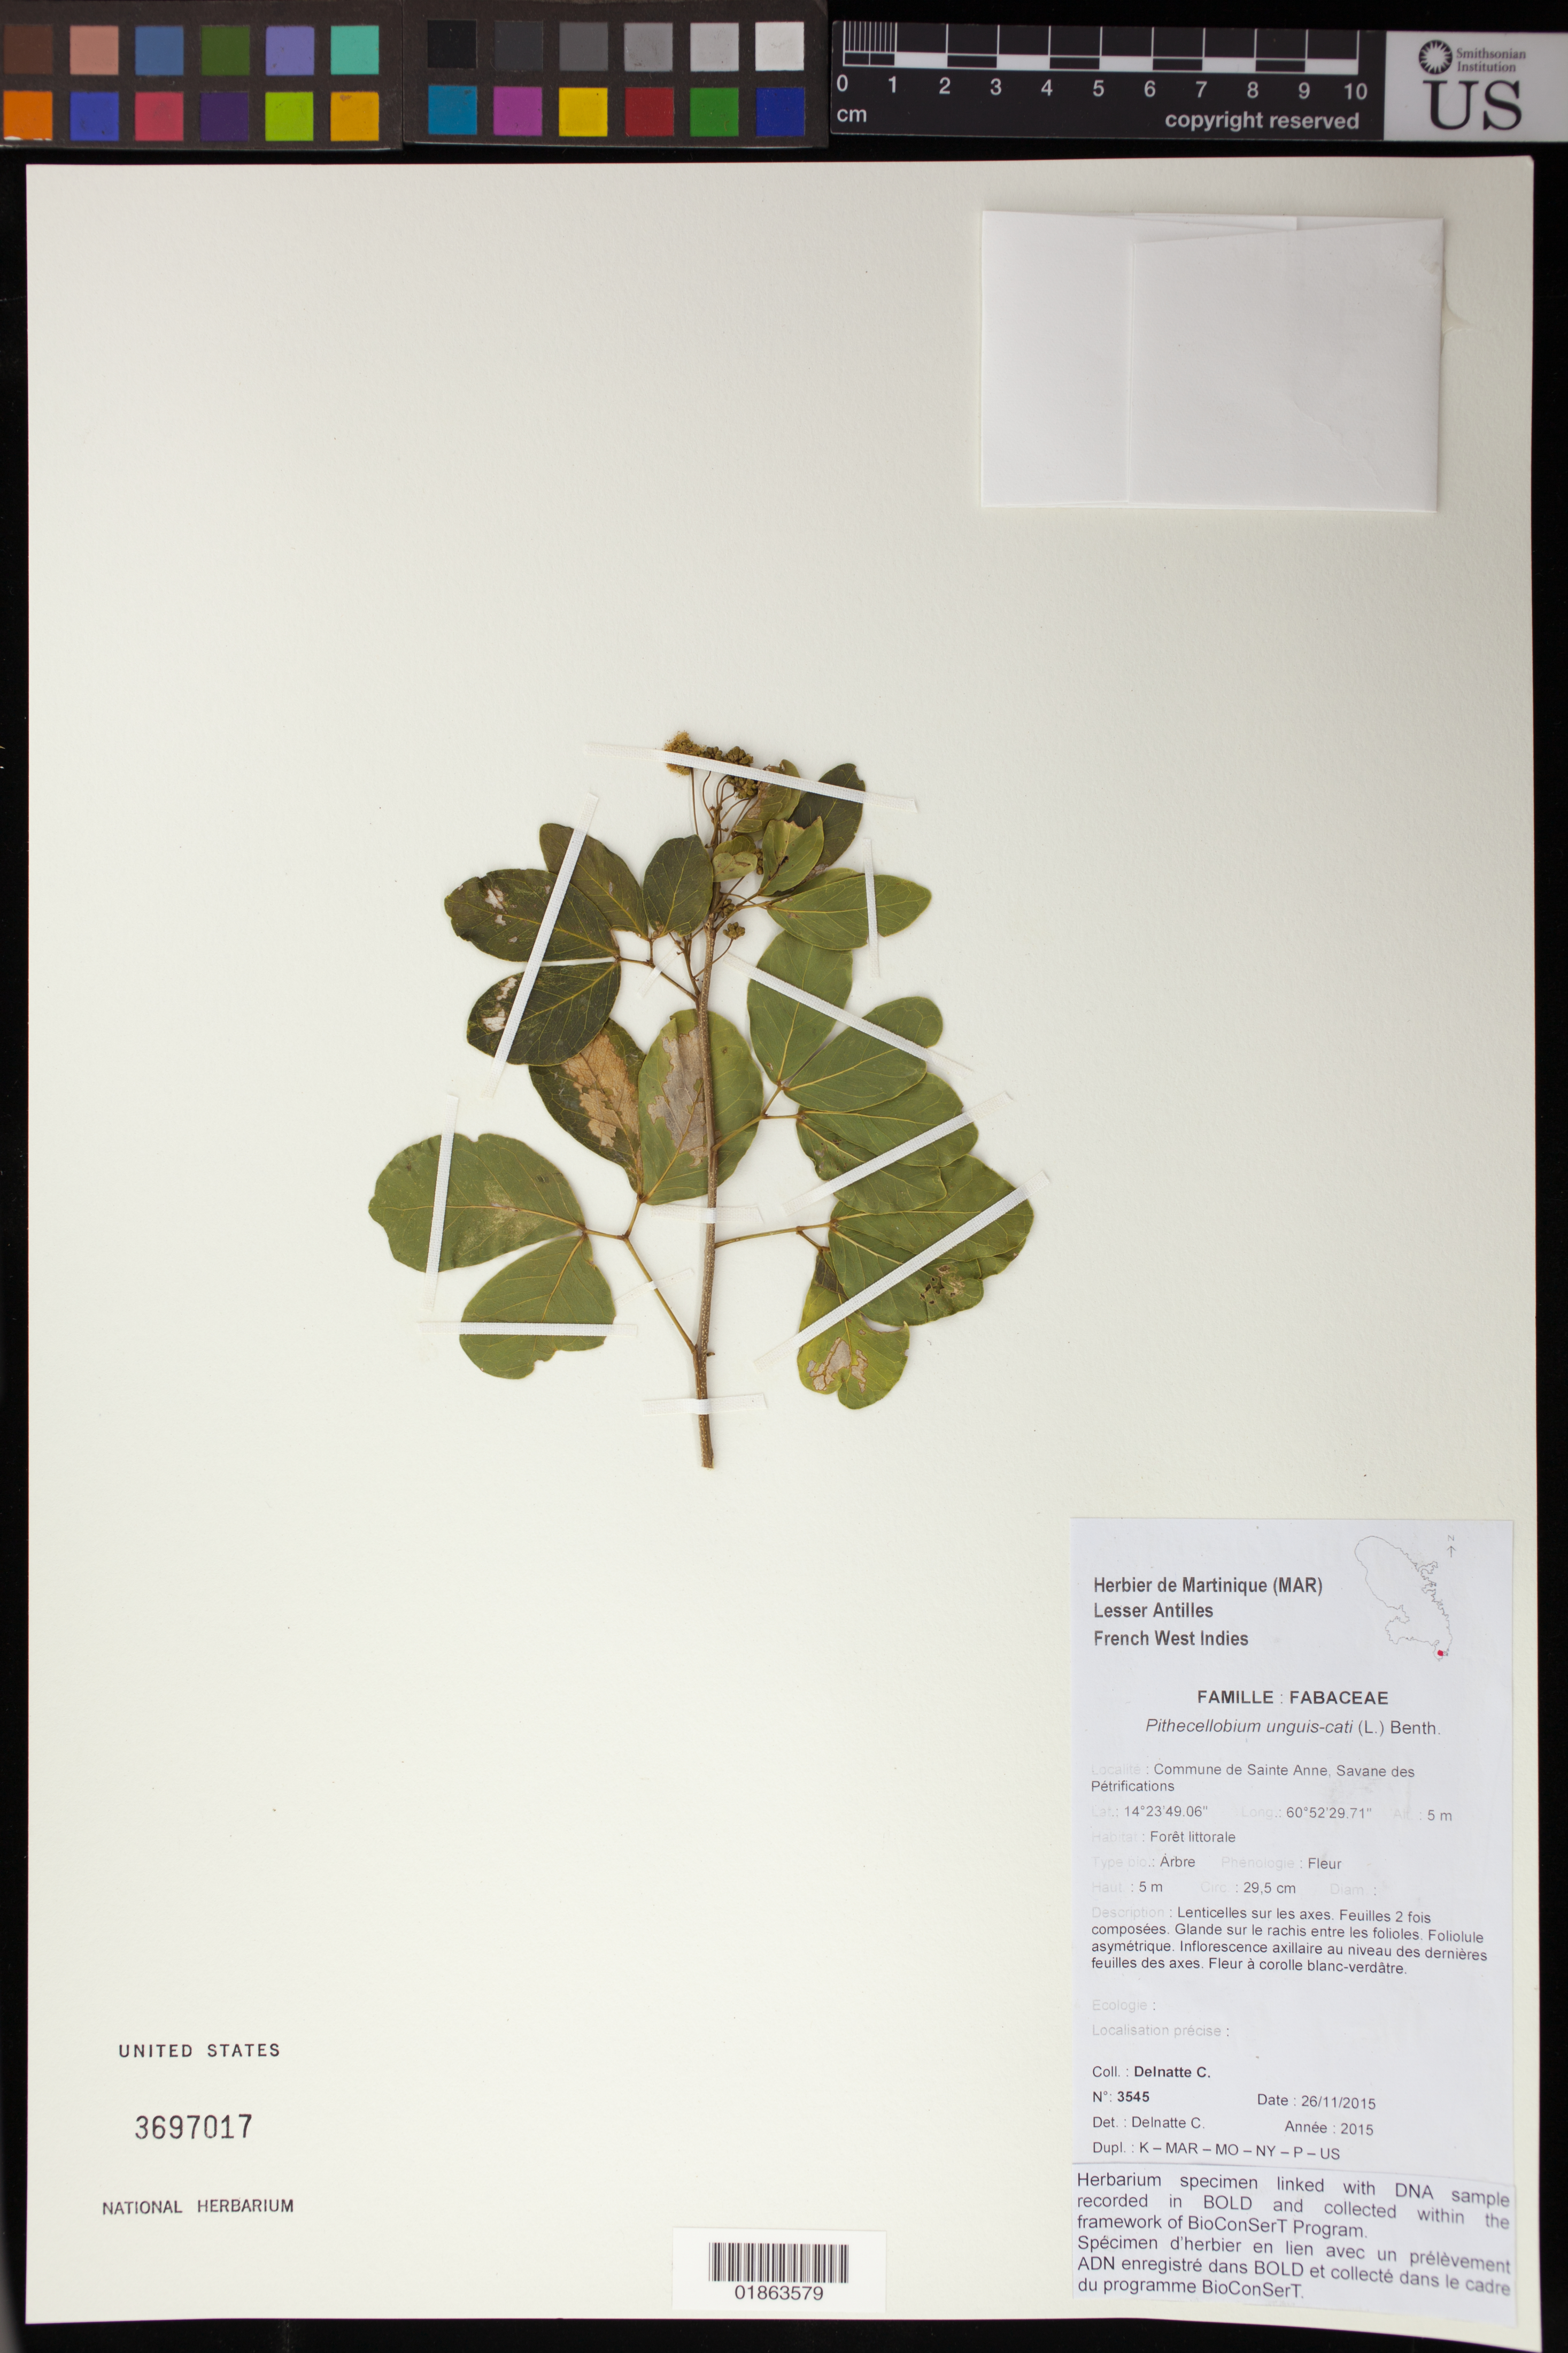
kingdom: Plantae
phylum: Tracheophyta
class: Magnoliopsida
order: Fabales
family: Fabaceae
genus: Pithecellobium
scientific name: Pithecellobium unguis-cati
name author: (L.) Benth.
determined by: Delnatte, C.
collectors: C. Delnatte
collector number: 3545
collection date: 2015-11-26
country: Martinique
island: Martinique I.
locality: Commune de Sainte Anne, Savane des Pétrifications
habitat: Forêt littorale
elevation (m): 5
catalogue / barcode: US 3697017